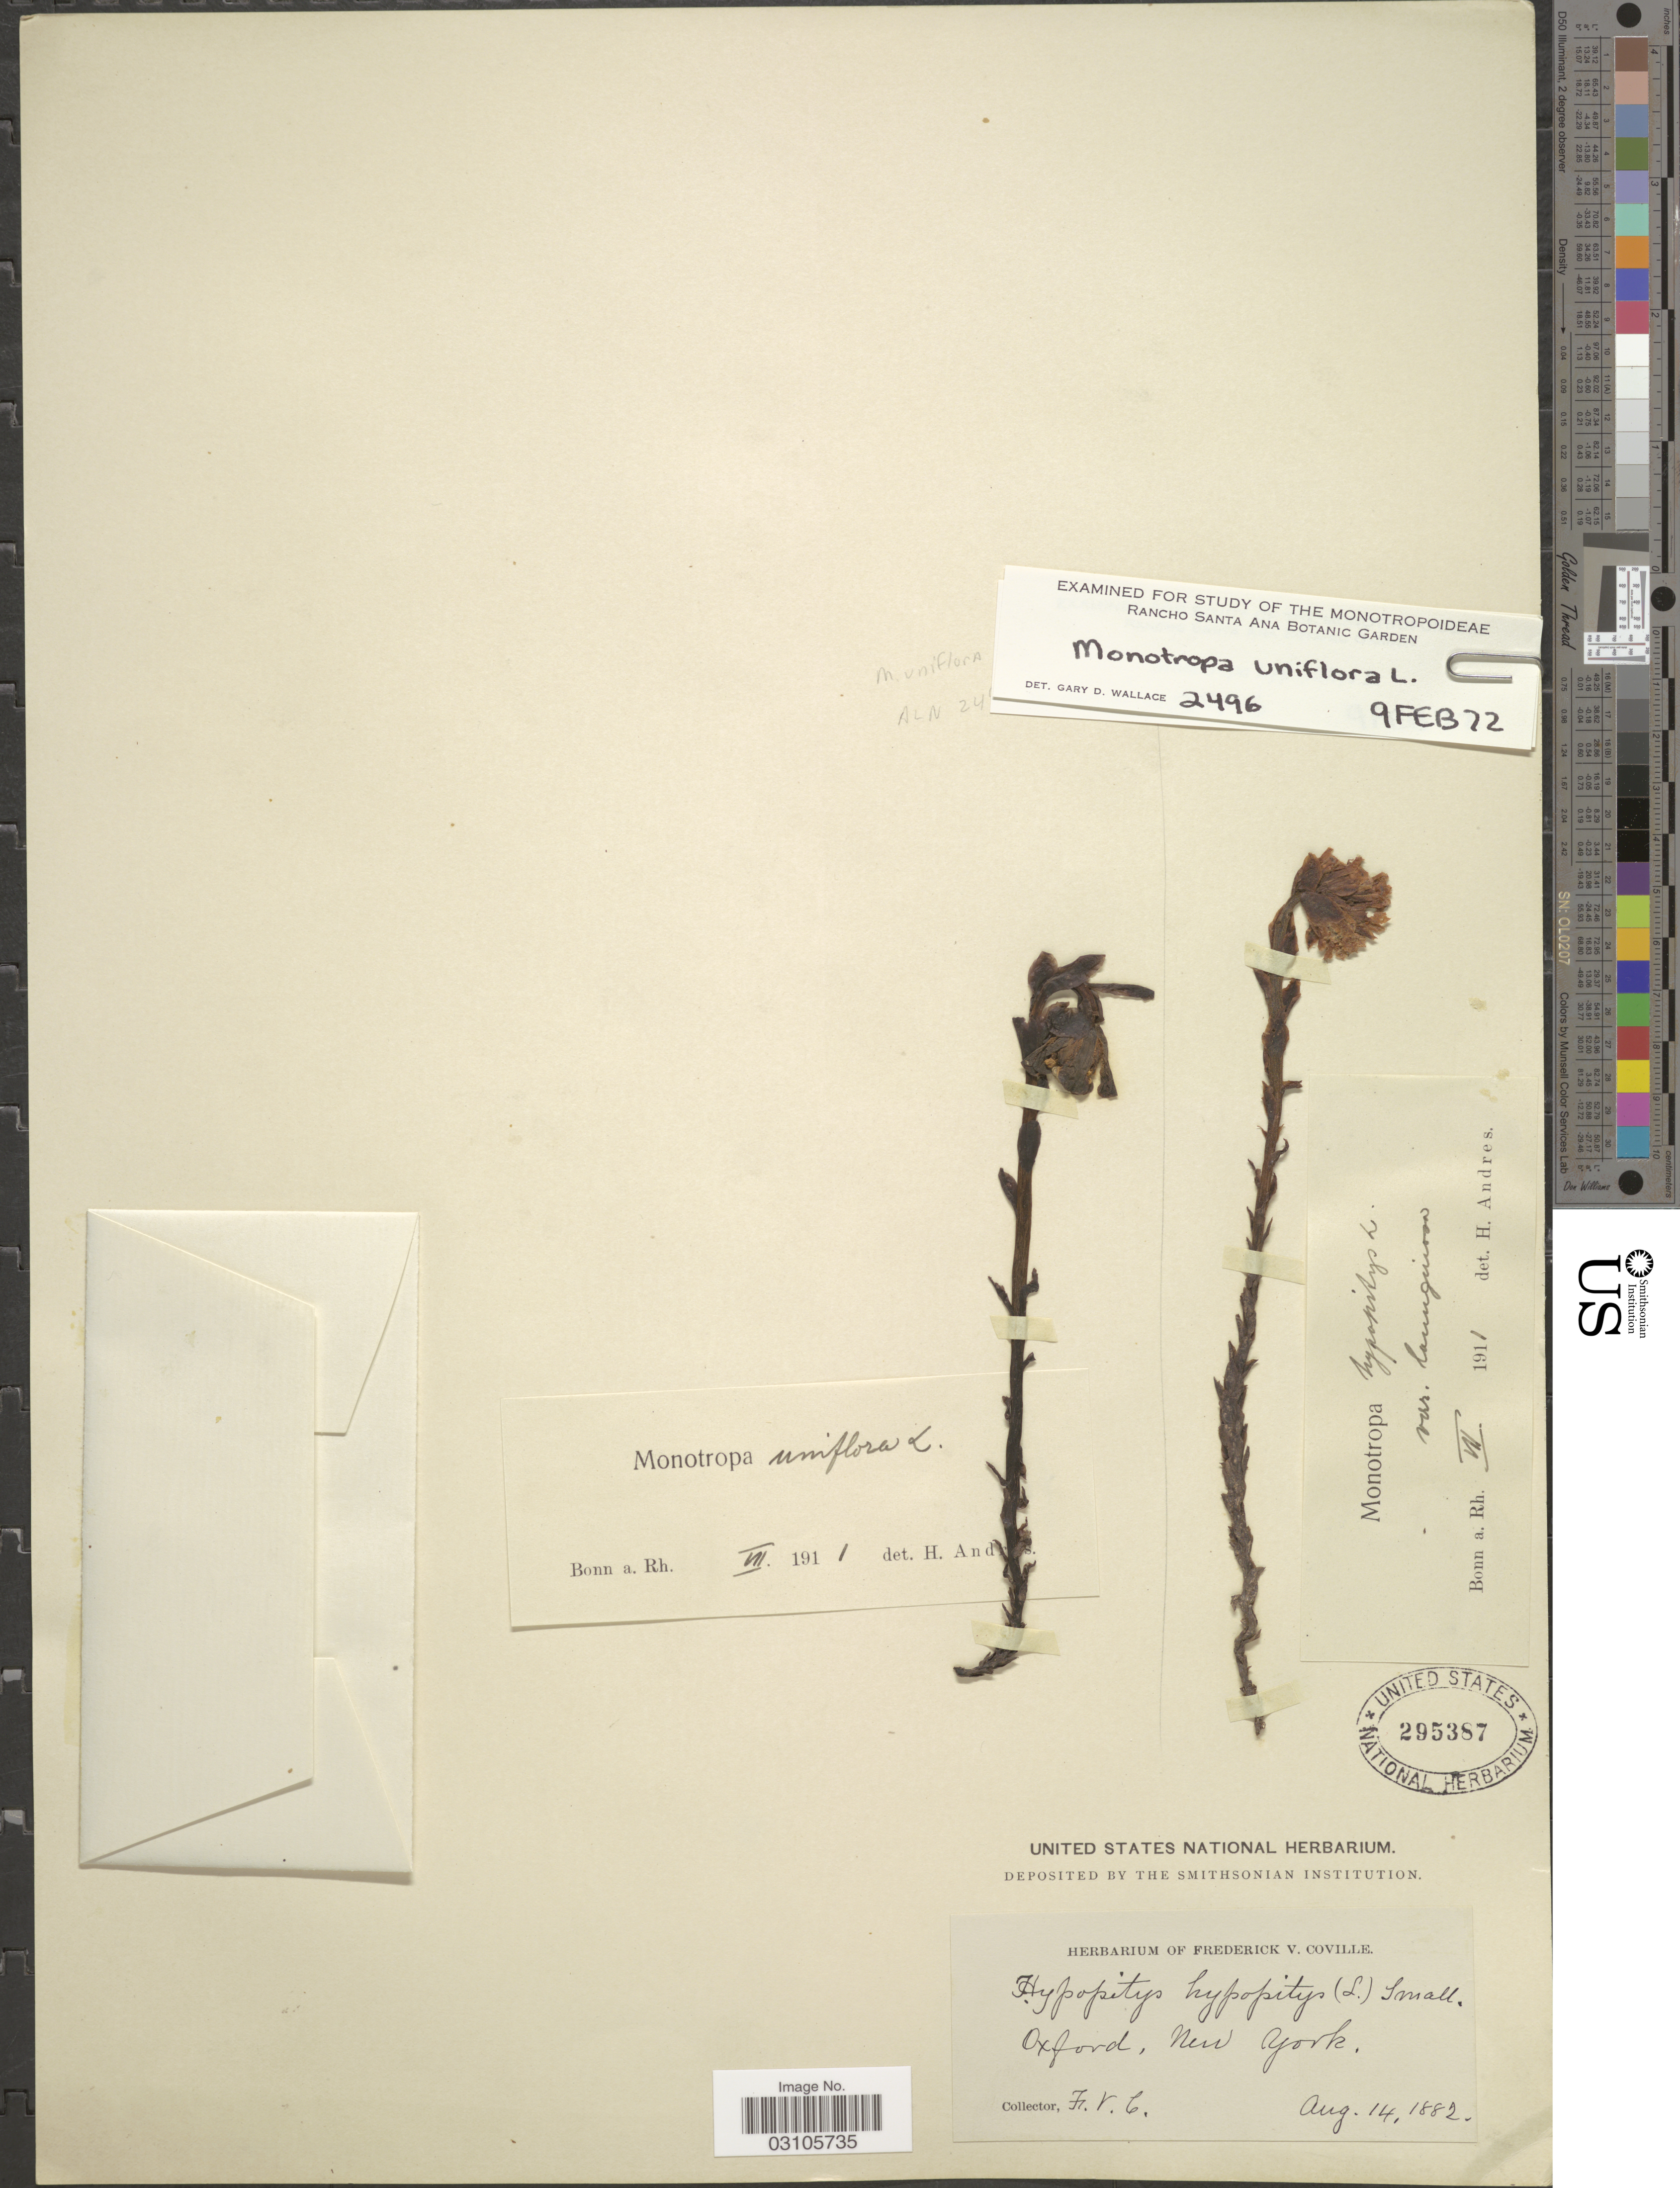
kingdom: Plantae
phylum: Tracheophyta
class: Magnoliopsida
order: Ericales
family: Ericaceae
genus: Monotropa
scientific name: Monotropa uniflora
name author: L.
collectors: F. V. Coville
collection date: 1882-08-14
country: United States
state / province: New York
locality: Oxford.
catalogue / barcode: US 295387